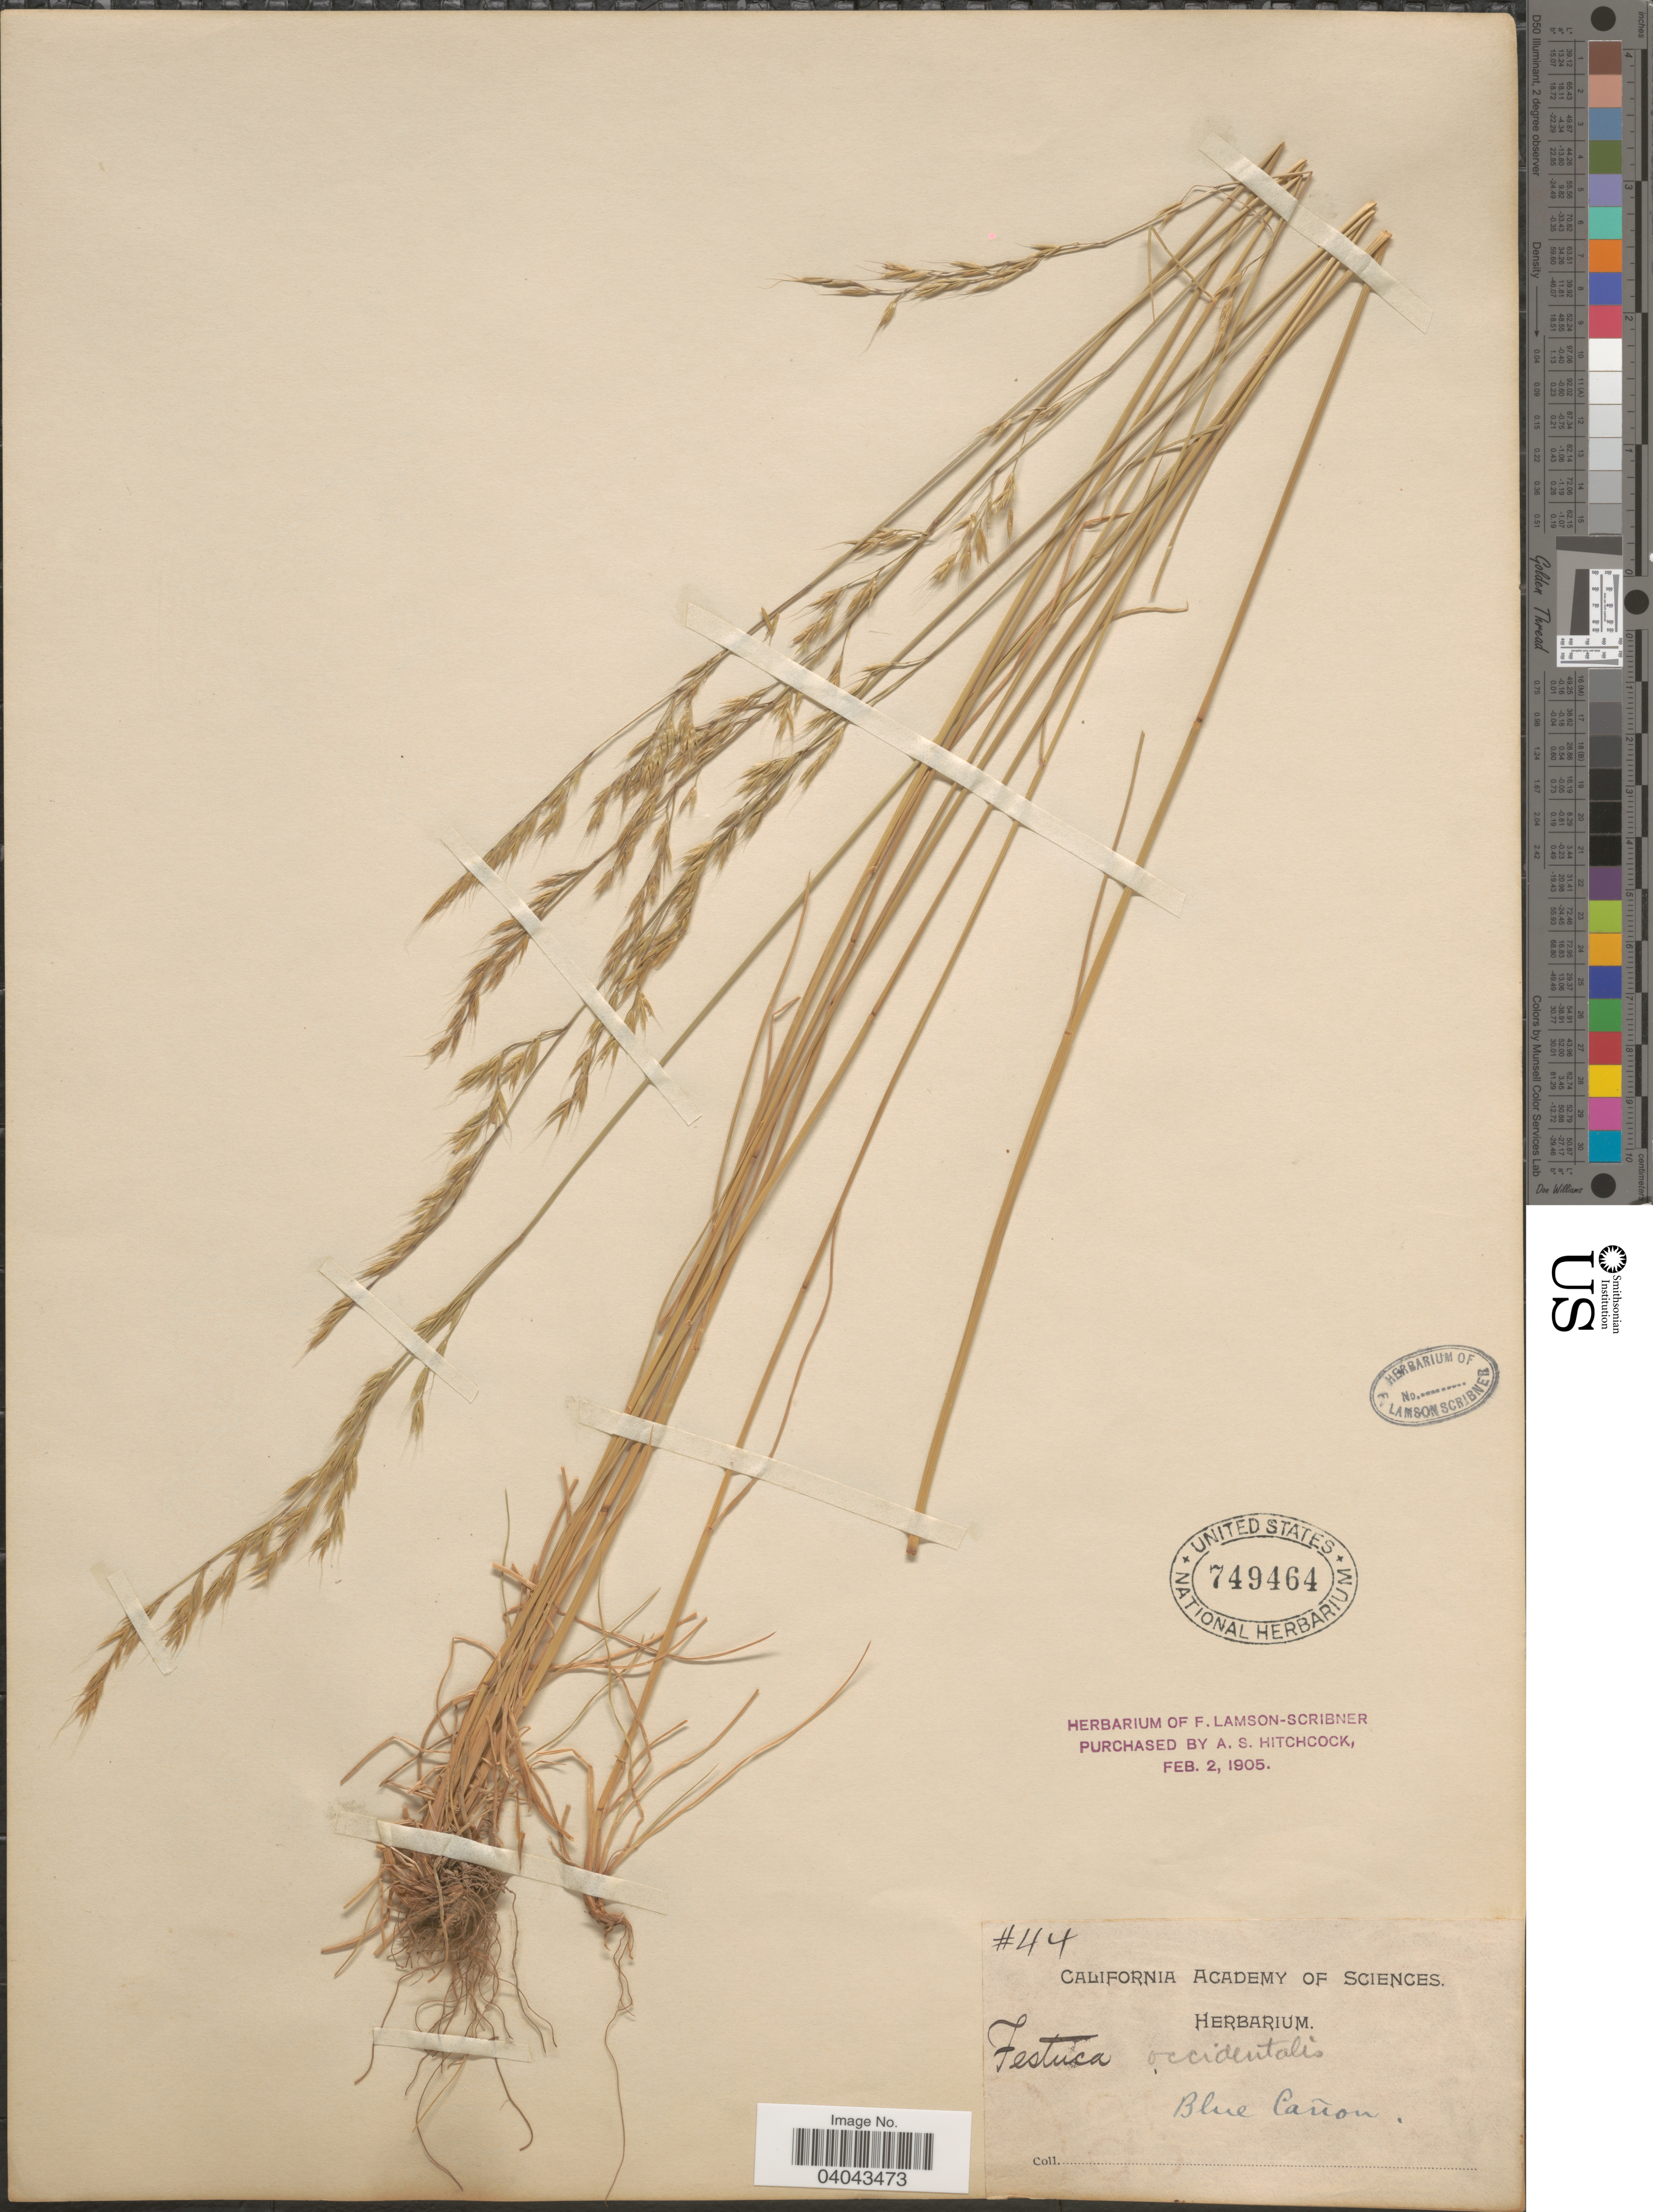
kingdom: Plantae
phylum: Tracheophyta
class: Liliopsida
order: Poales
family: Poaceae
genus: Festuca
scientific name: Festuca occidentalis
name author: Hook.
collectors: ex herb. Cal. Academy of Sciences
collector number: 44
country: United States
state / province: California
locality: Blue Cañon.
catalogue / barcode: US 749464